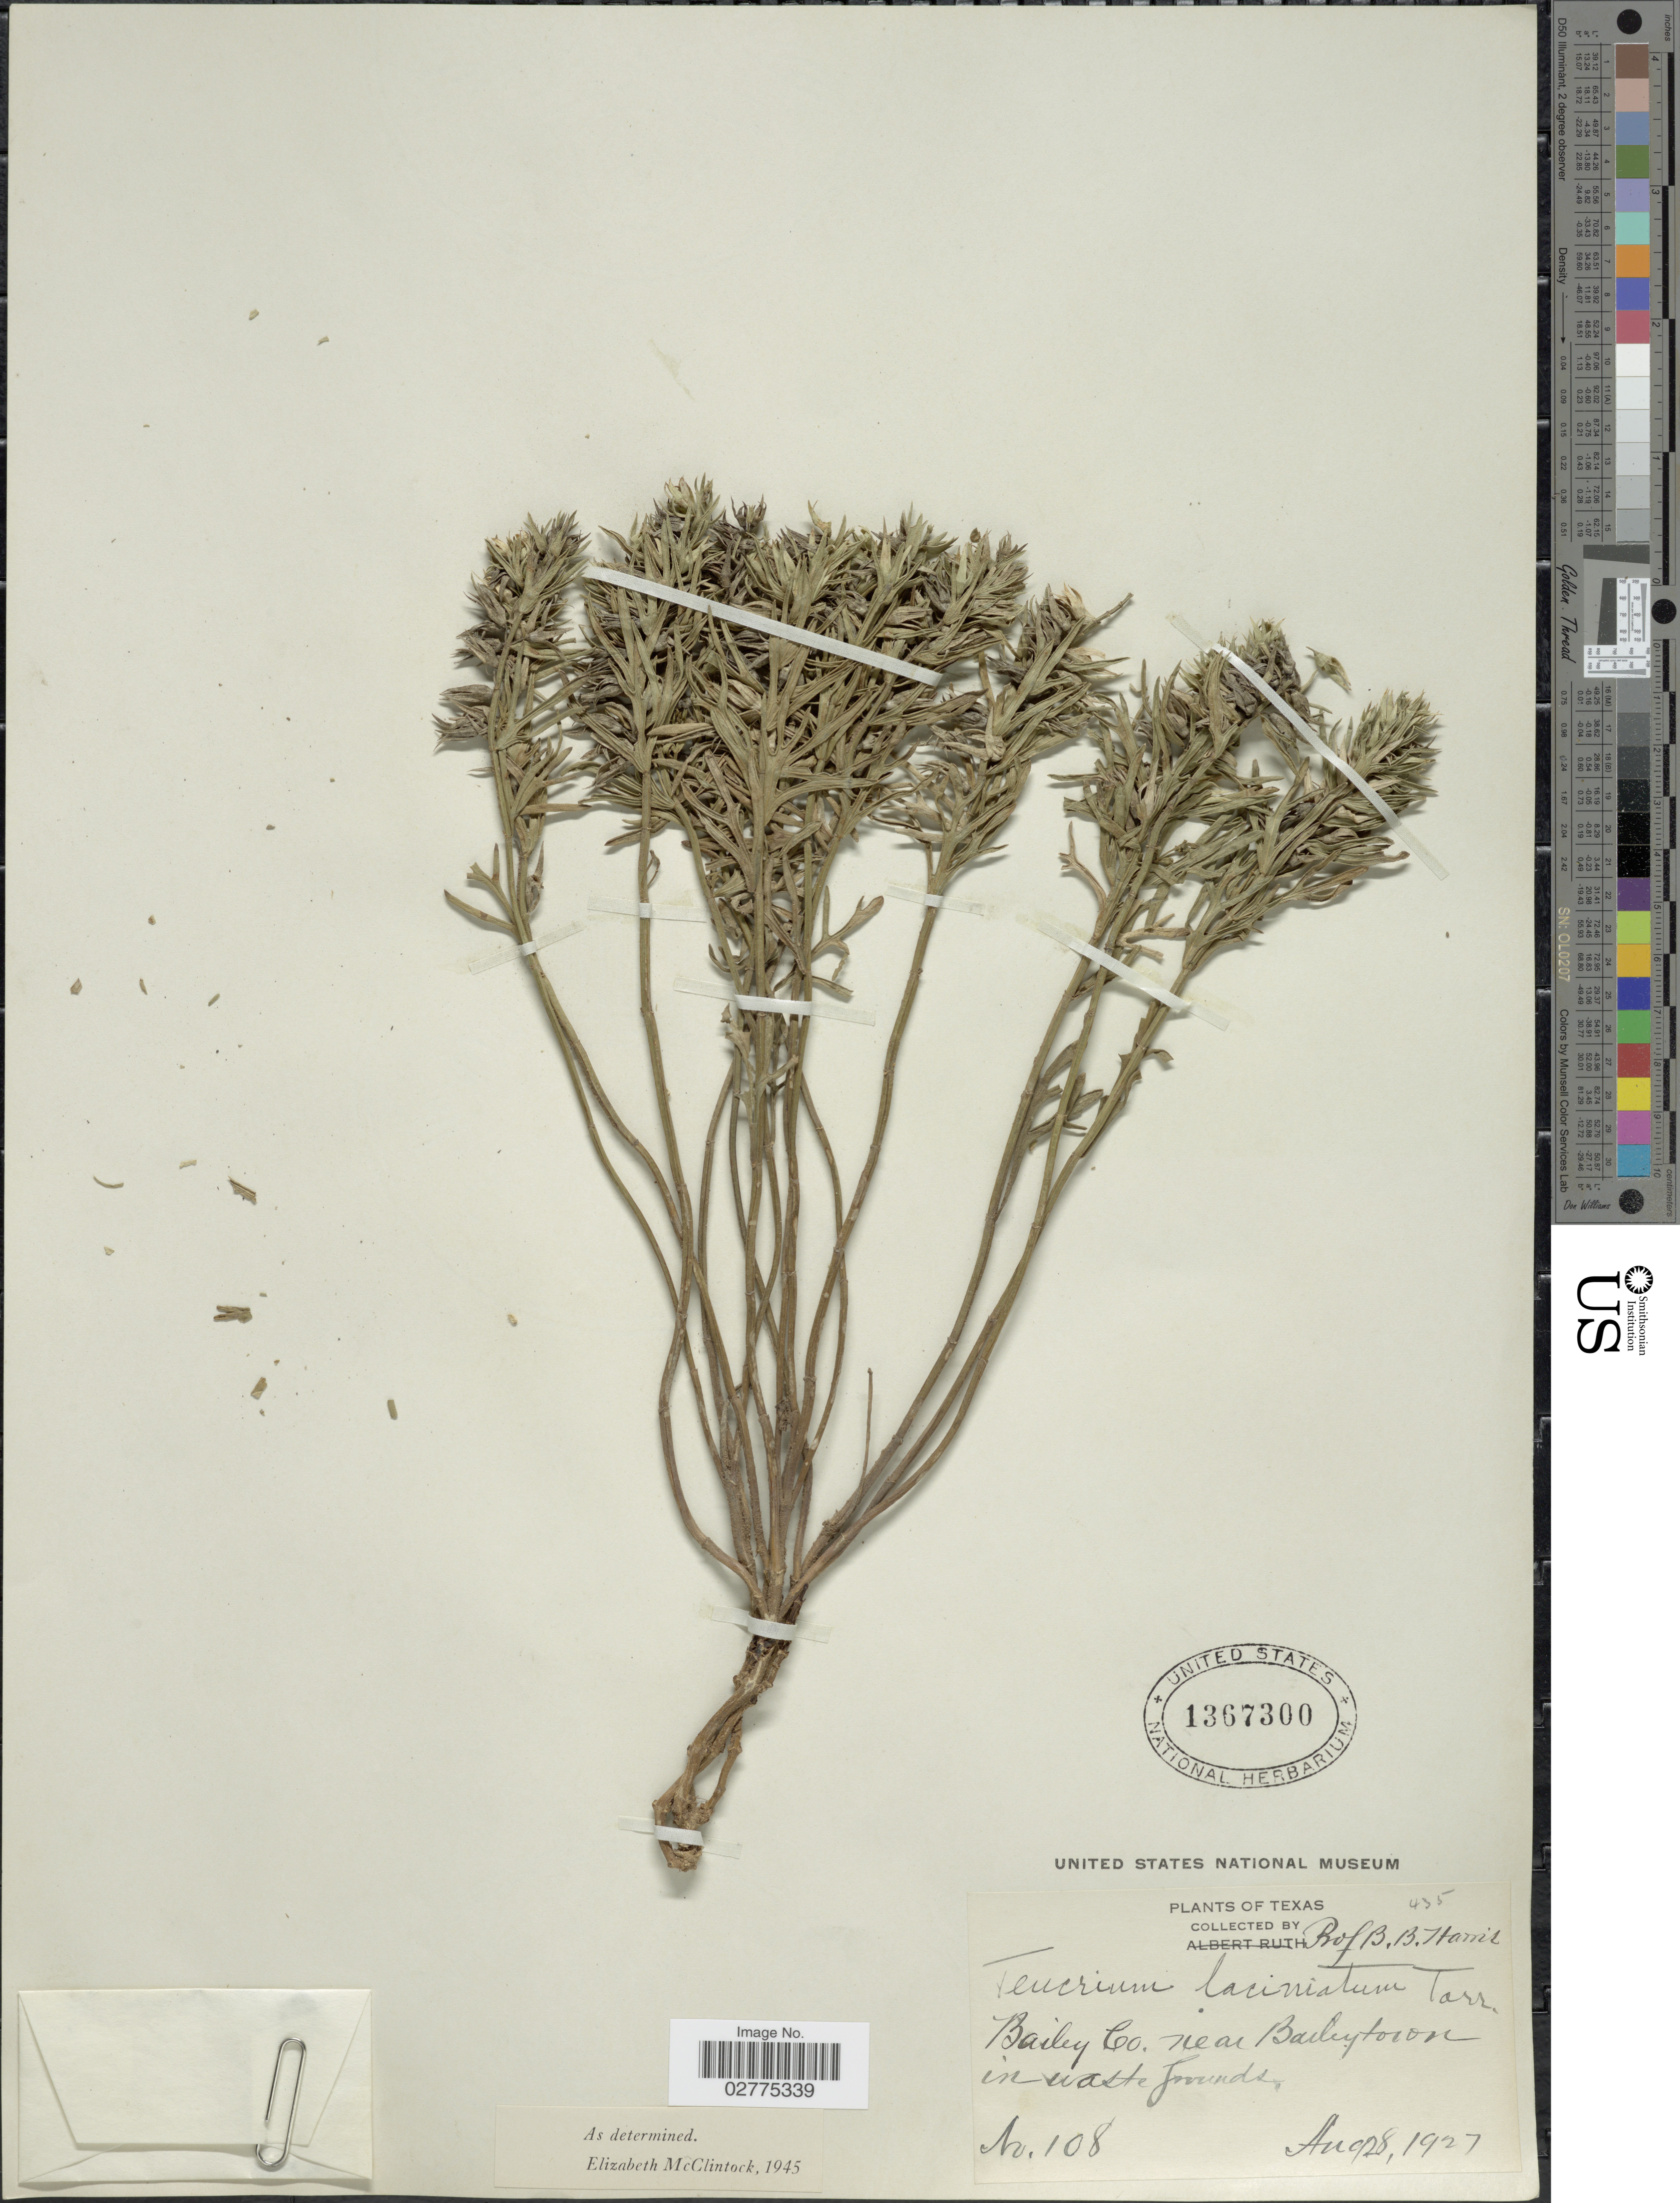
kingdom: Plantae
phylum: Tracheophyta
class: Magnoliopsida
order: Lamiales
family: Lamiaceae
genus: Teucrium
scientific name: Teucrium laciniatum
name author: Torr.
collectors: B. B. Harris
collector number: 108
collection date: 1927-08-28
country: United States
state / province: Texas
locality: Bailey Co., near Baileytown in waste grounds.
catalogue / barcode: US 1367300